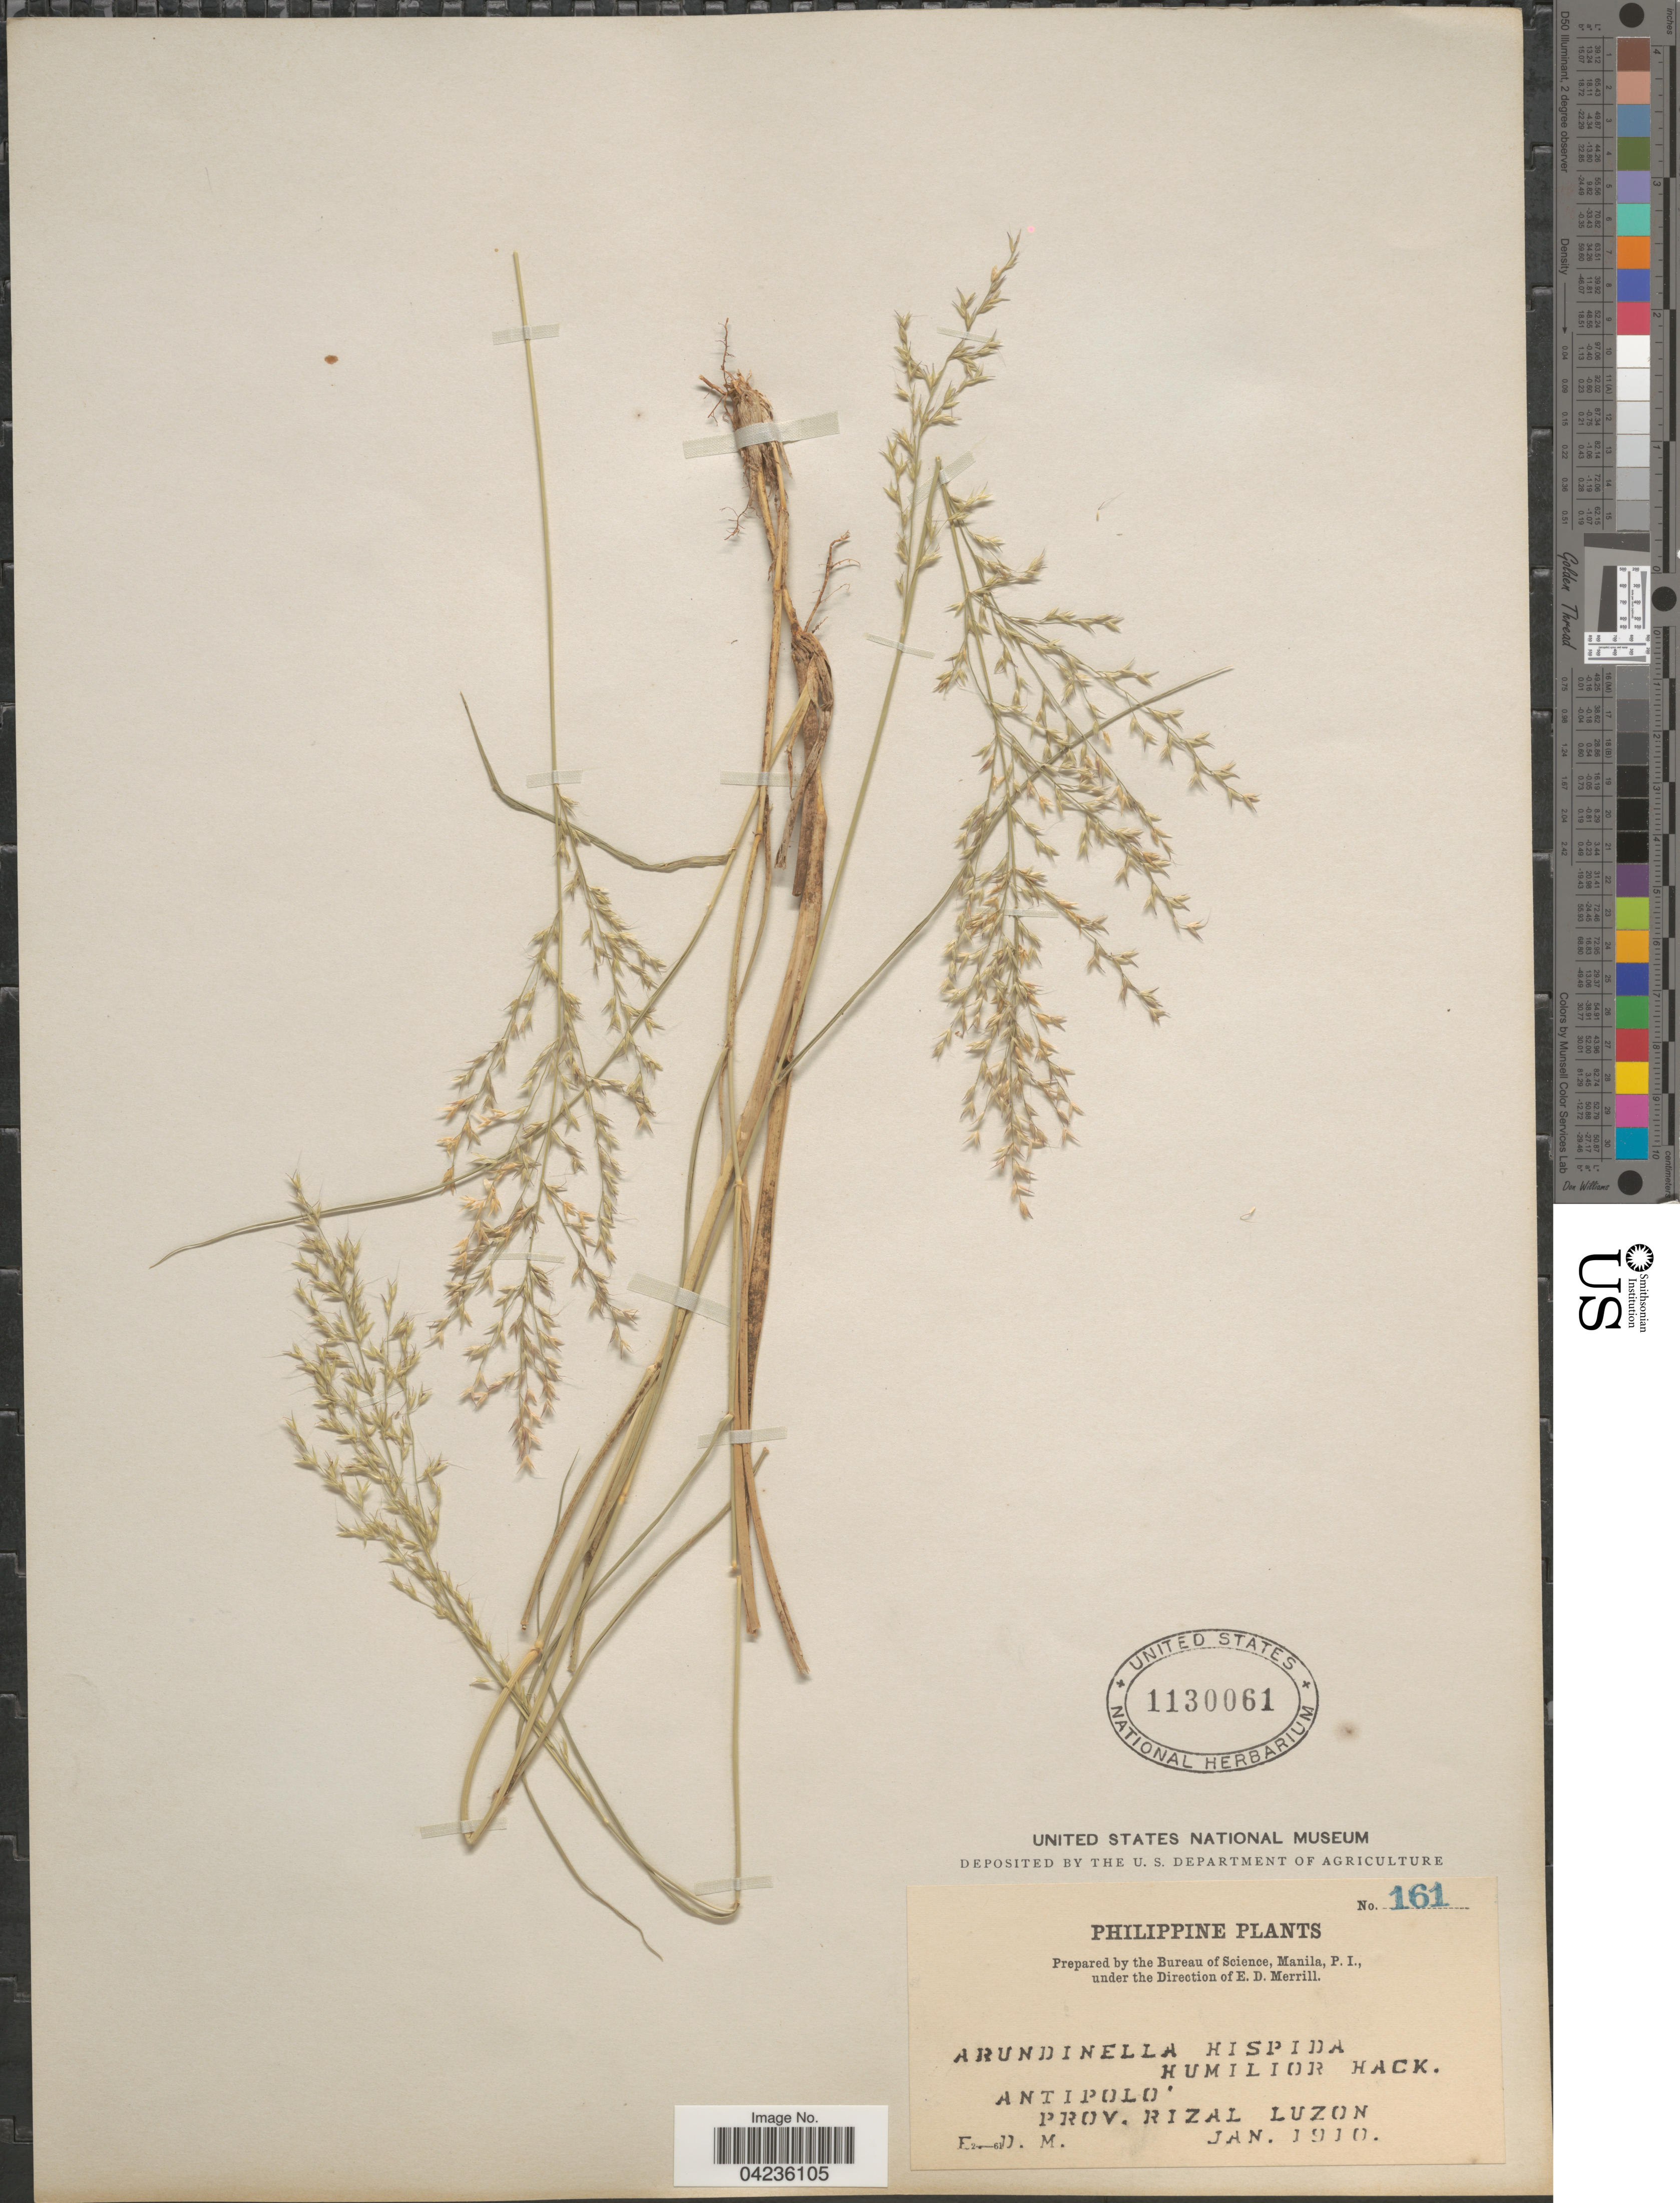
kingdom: Plantae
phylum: Tracheophyta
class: Liliopsida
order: Poales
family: Poaceae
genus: Arundinella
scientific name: Arundinella pubescens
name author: Merr. & Hack.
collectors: E. D. Merrill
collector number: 161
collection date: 1910-01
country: Philippines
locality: Antipolo. Prov. Rizal Luzon.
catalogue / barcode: US 1130061